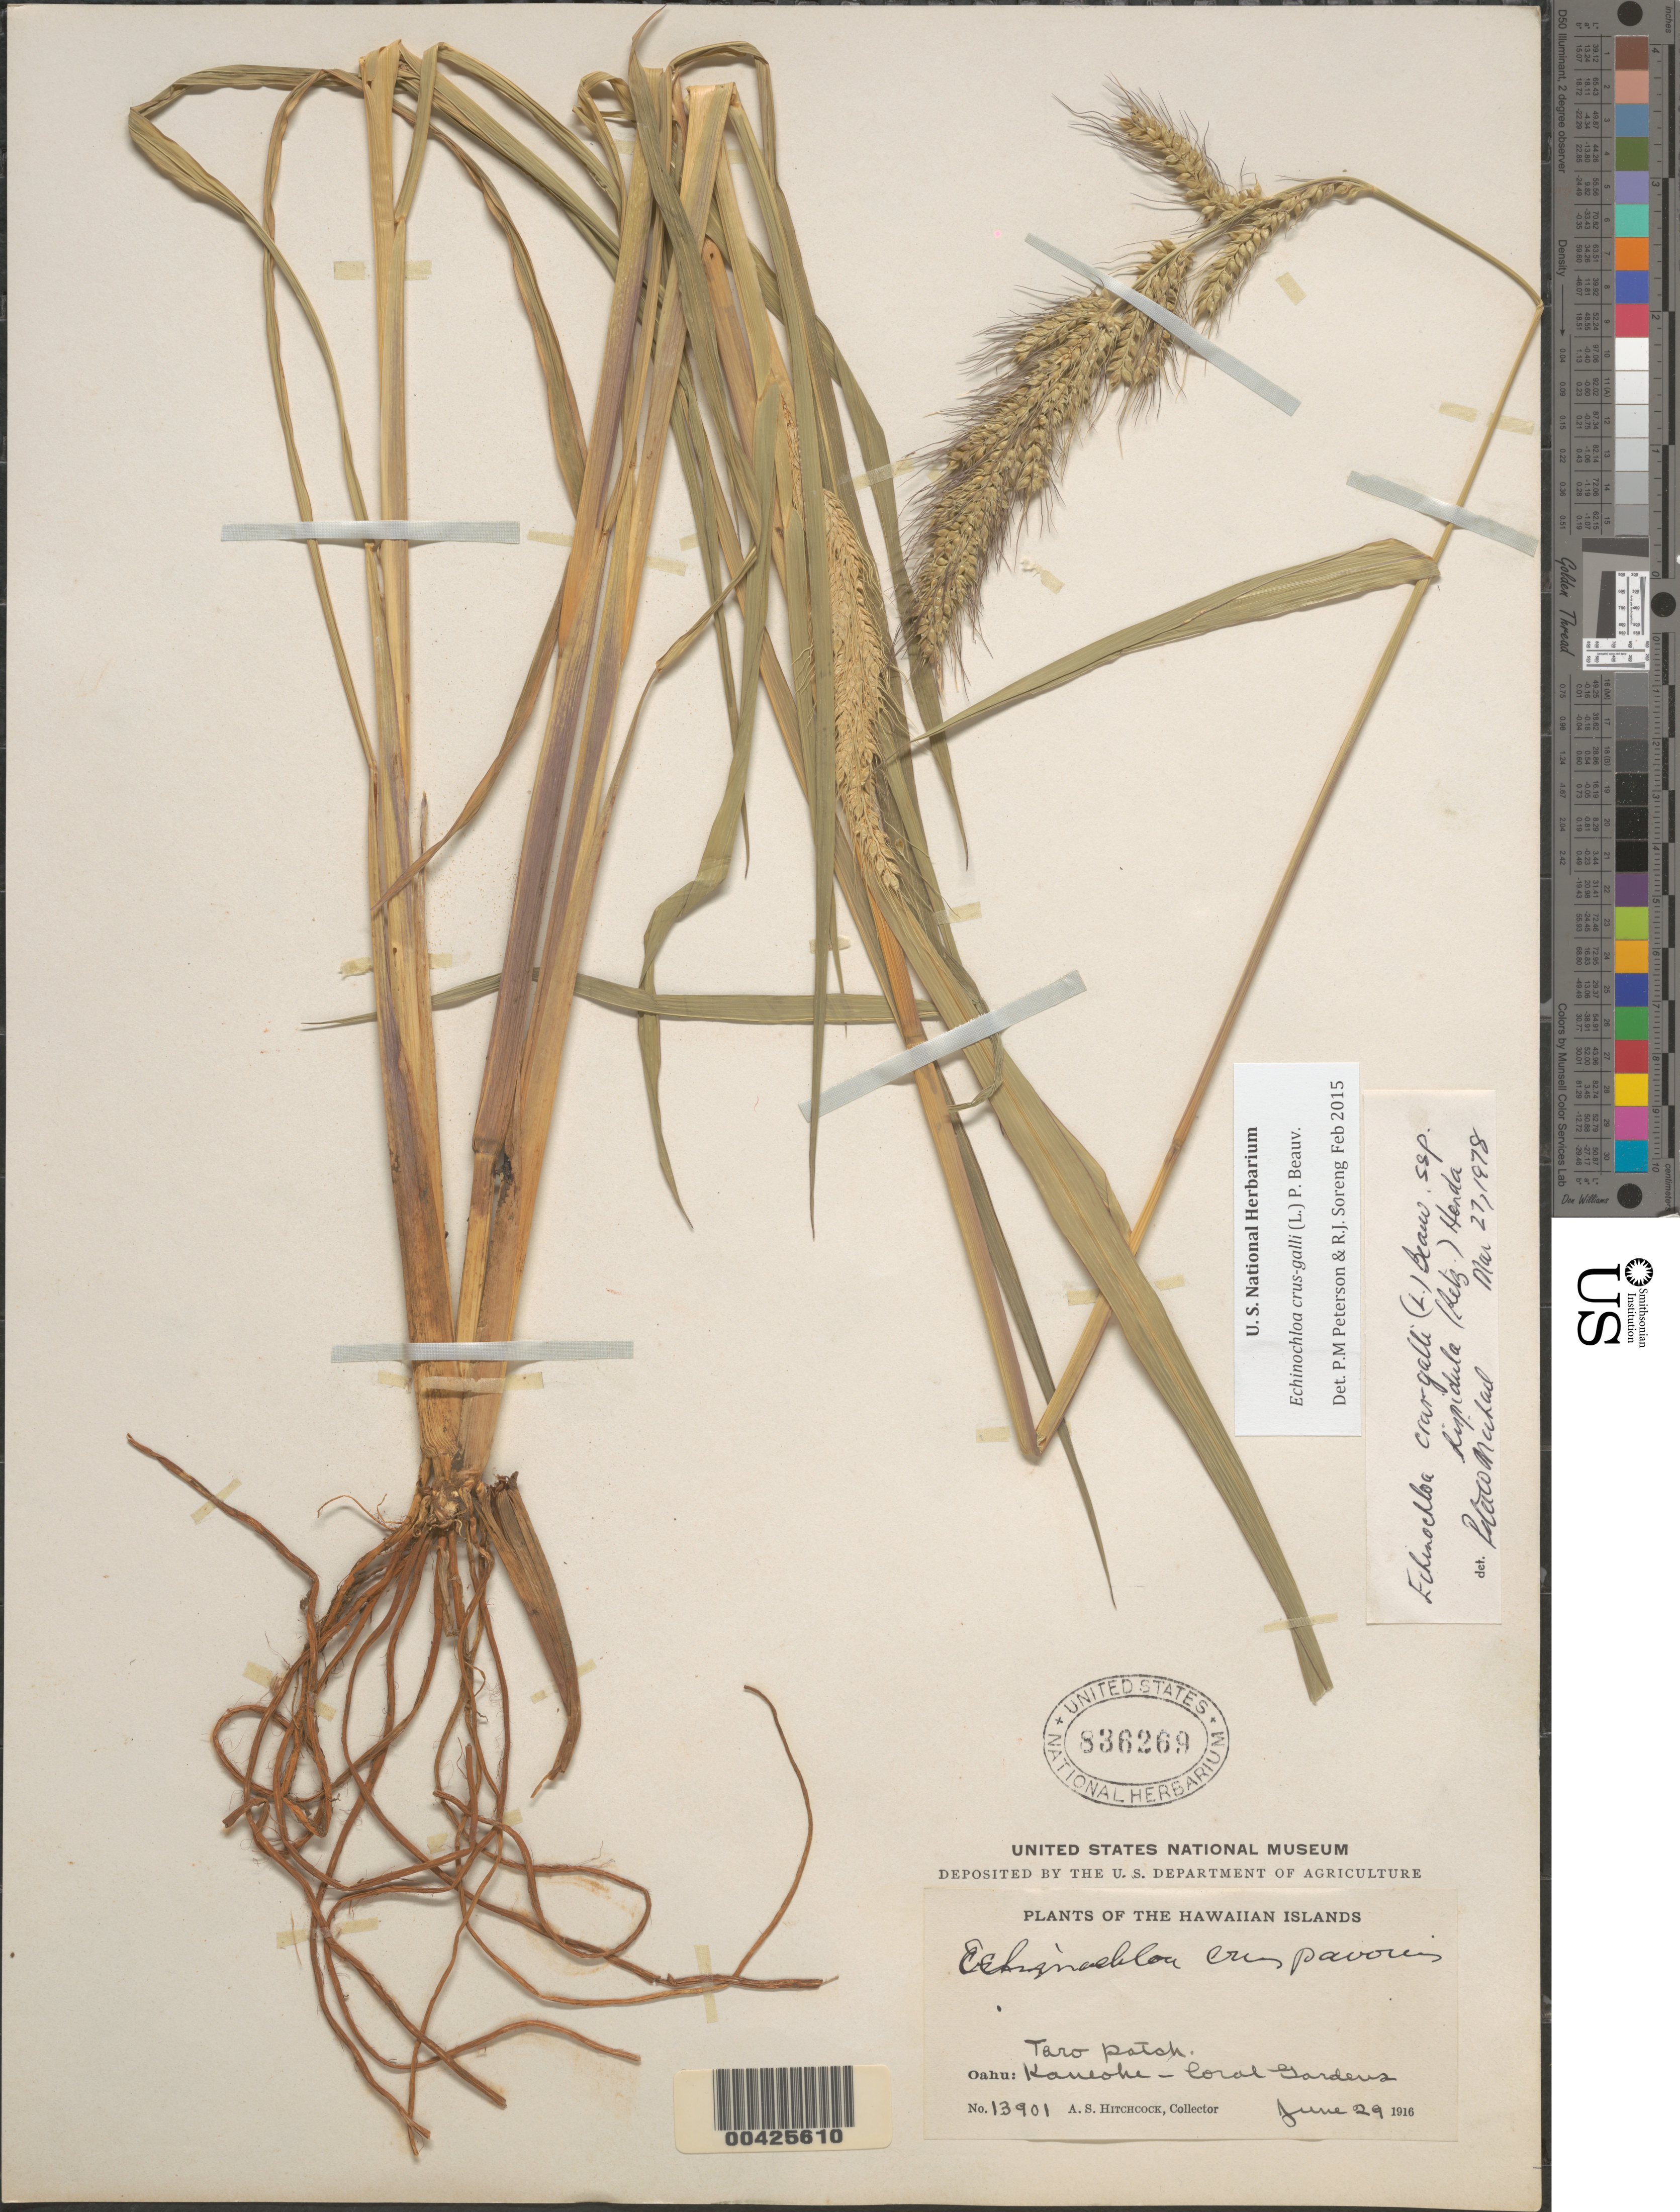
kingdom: Plantae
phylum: Tracheophyta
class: Liliopsida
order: Poales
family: Poaceae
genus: Echinochloa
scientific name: Echinochloa crus-galli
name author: (L.) P. Beauv.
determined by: Peterson, Paul M.; Soreng, Robert J.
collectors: A. S. Hitchcock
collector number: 13901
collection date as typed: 29 Jun 1916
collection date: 1916-06-29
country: United States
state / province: Hawaii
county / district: Honolulu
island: Oahu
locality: Kaneohe, Coral Gardens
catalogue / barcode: US 836269